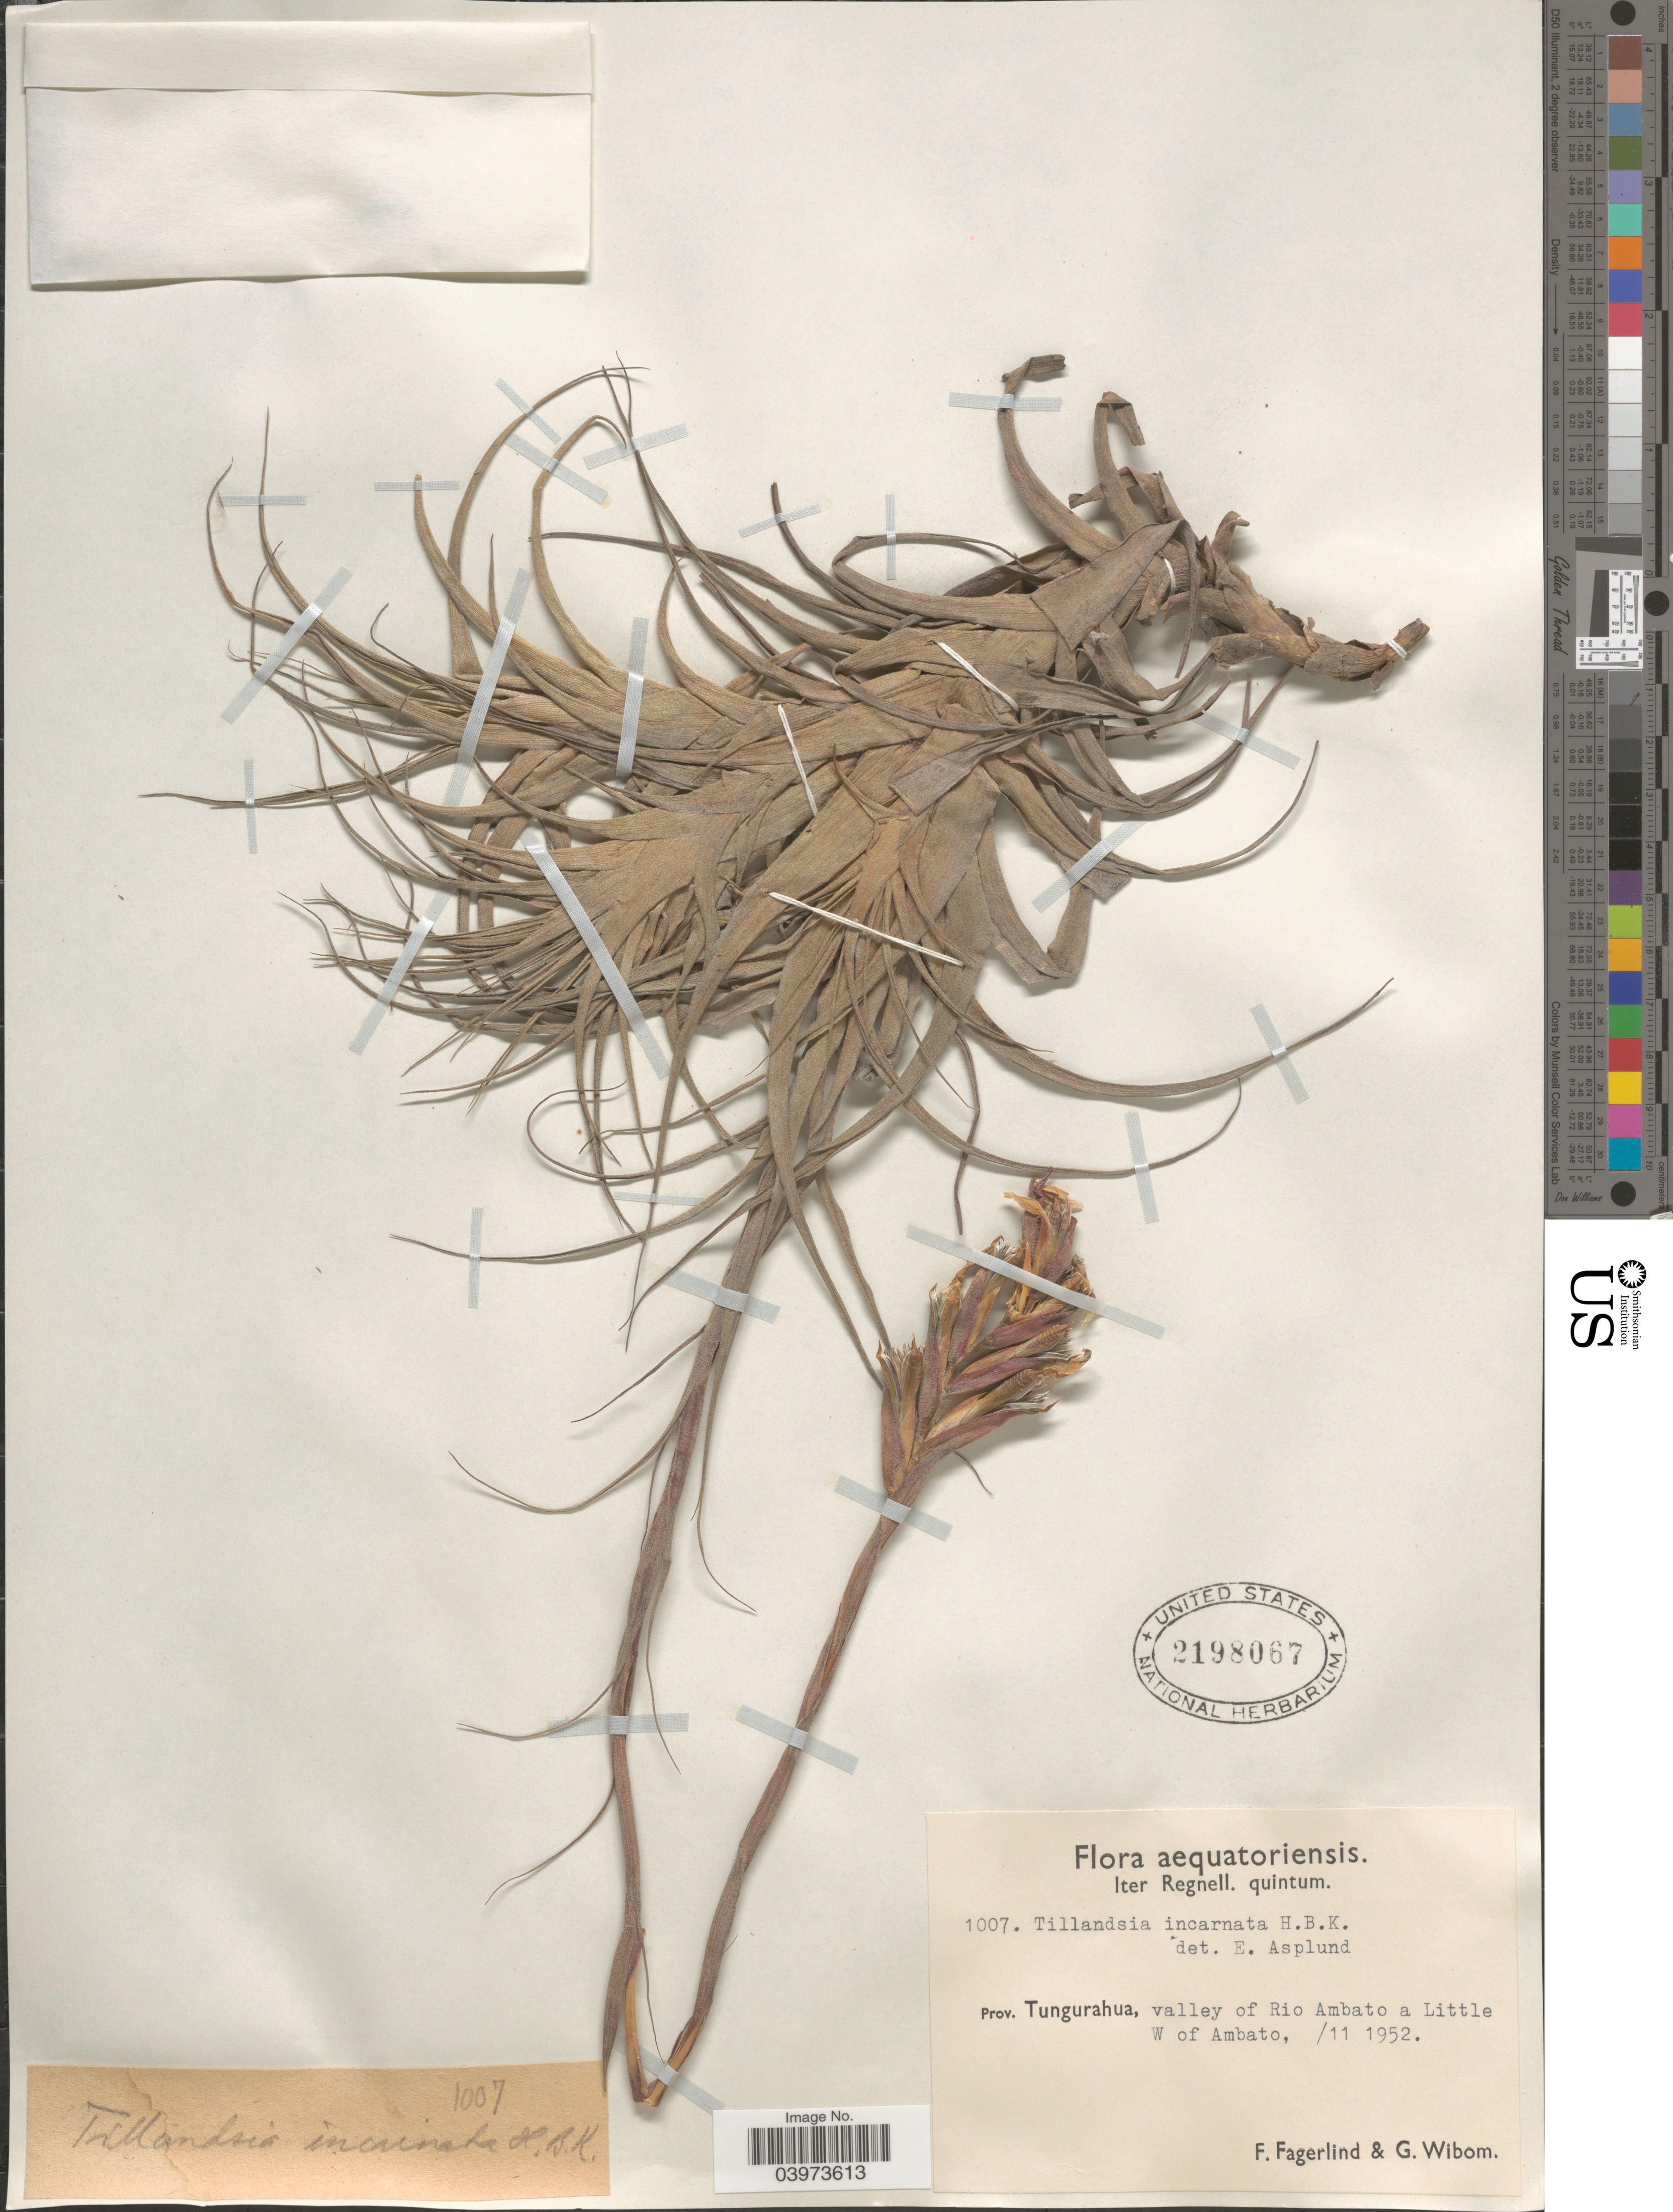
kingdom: Plantae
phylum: Tracheophyta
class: Liliopsida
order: Poales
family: Bromeliaceae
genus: Tillandsia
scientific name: Tillandsia incarnata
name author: Kunth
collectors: F. Fagerlind & G. Wibom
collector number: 1007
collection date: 1952-11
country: Ecuador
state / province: Tungurahua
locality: Iter Regnell. quartum. Valley of Rio Ambato a Little W of Ambato.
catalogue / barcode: US 2198067